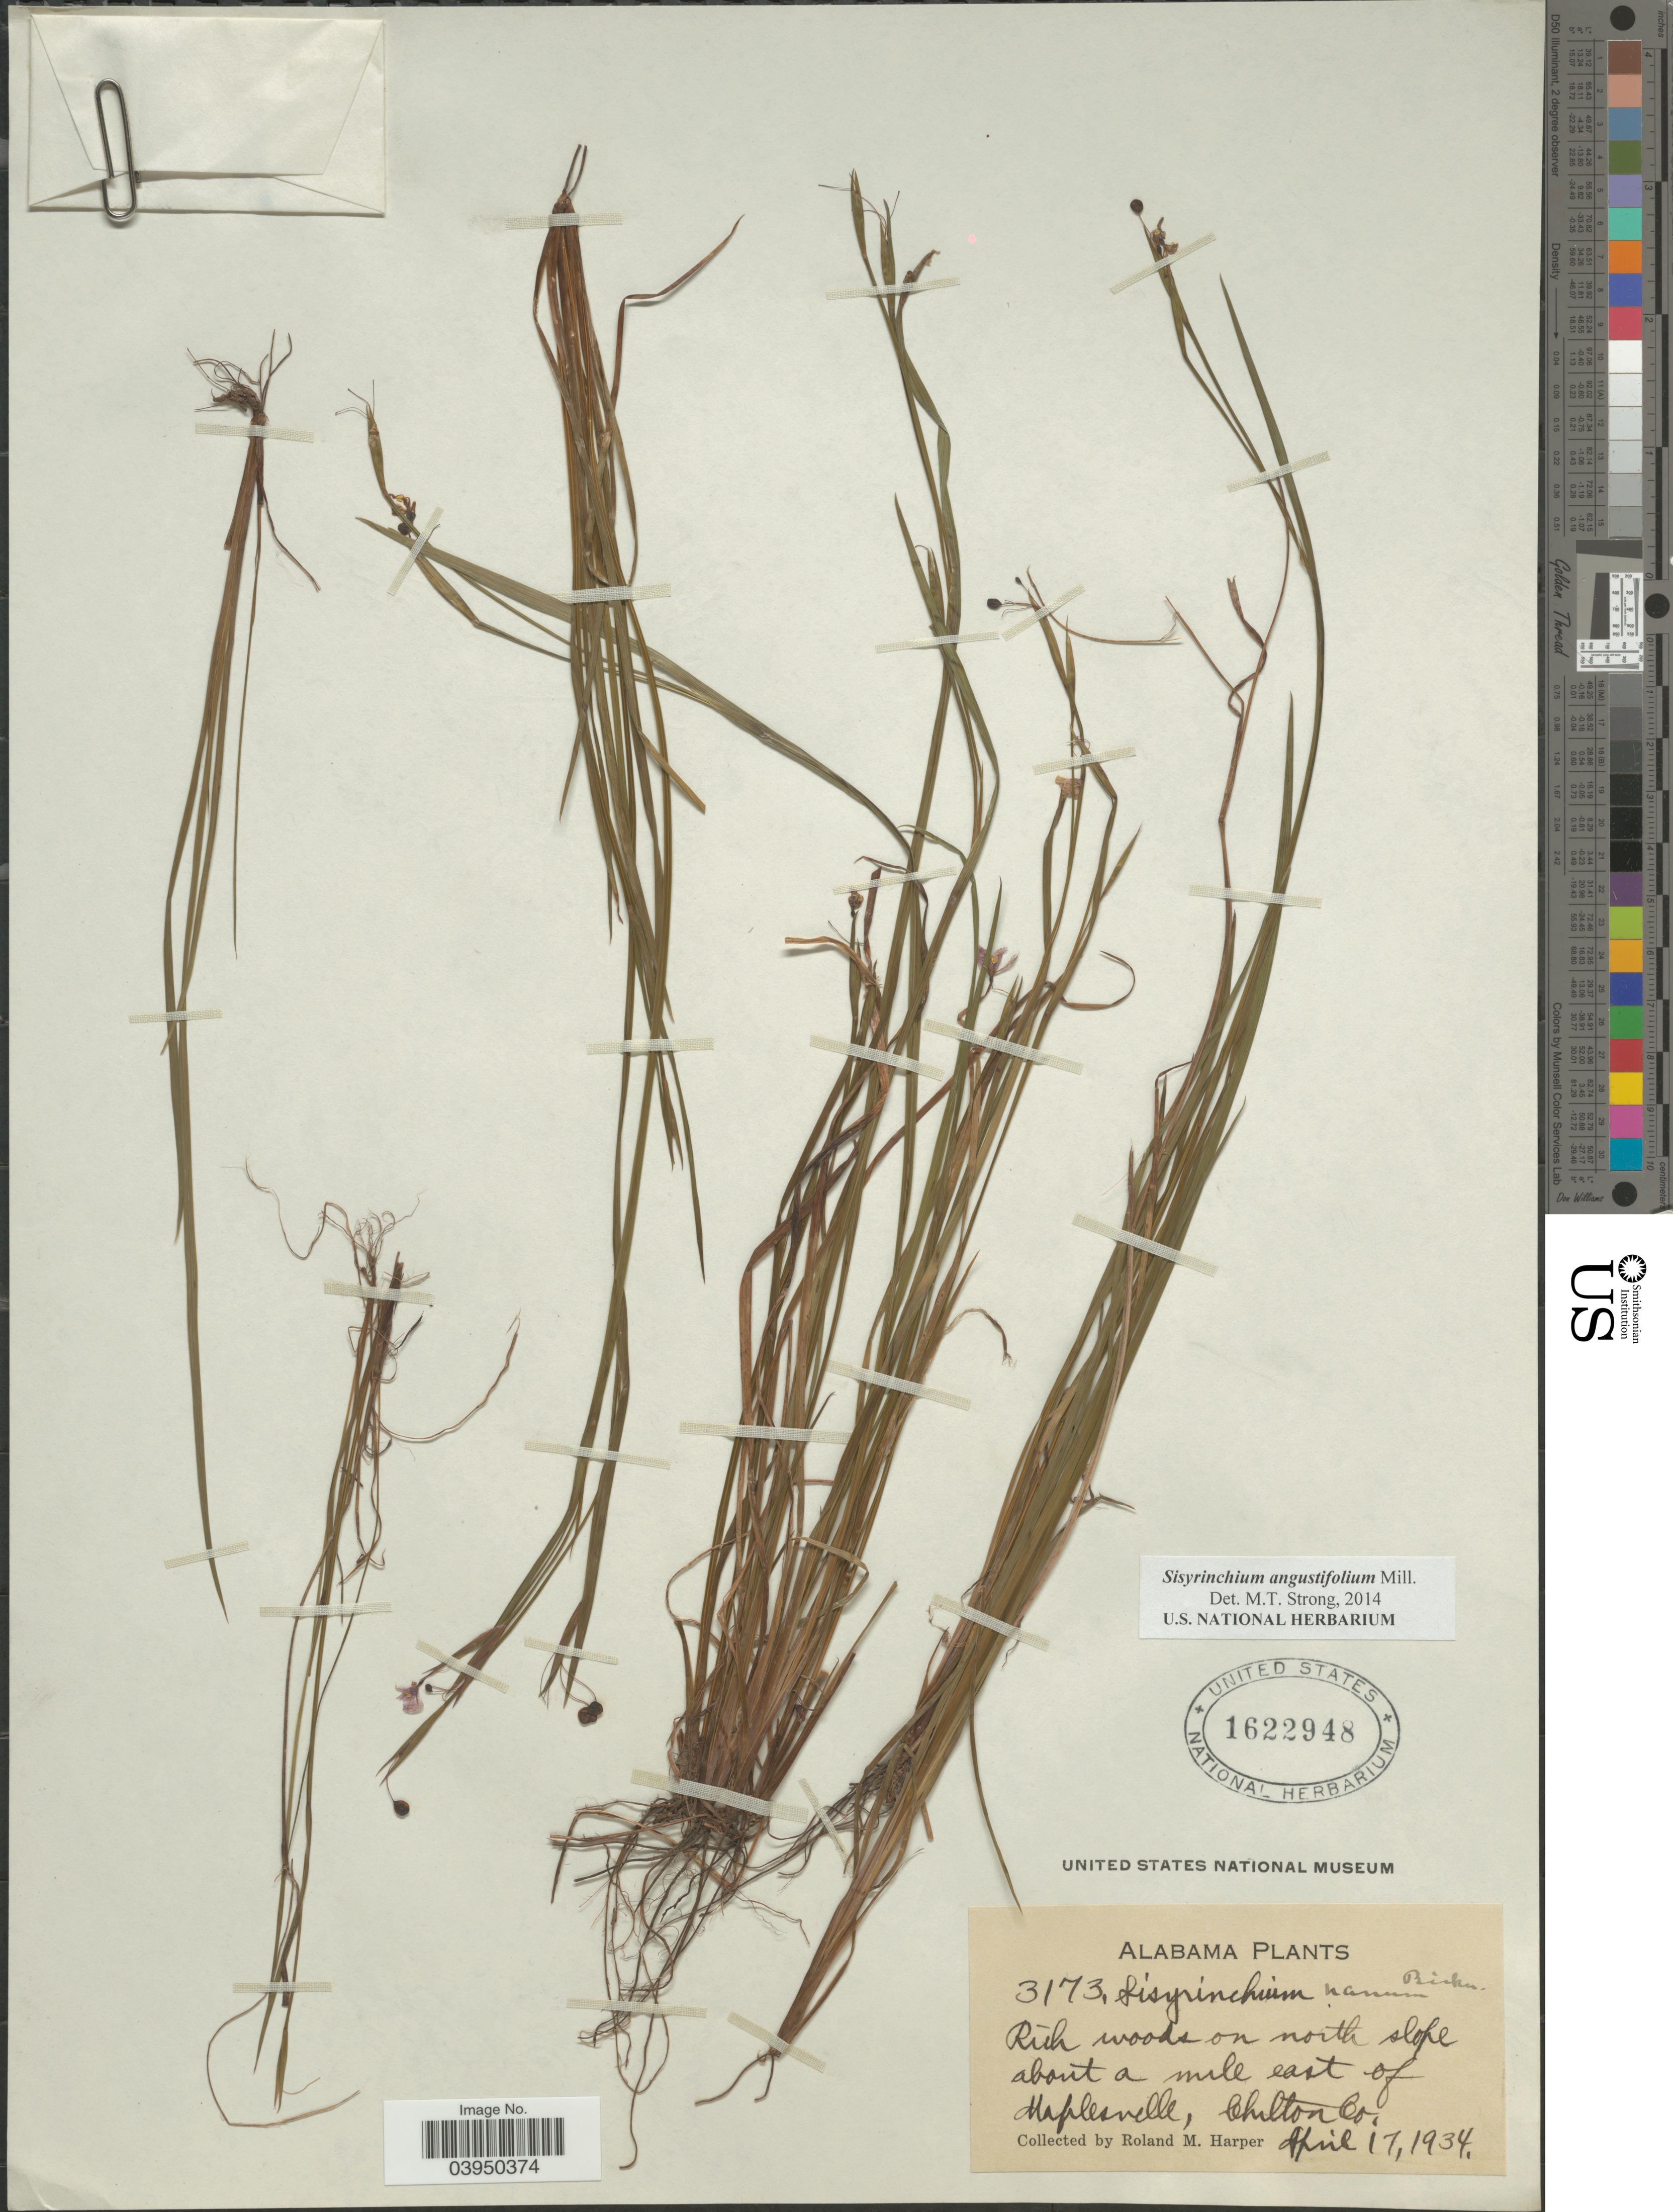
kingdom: Plantae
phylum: Tracheophyta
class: Liliopsida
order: Asparagales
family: Iridaceae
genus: Sisyrinchium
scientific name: Sisyrinchium angustifolium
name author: Mill.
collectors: R. M. Harper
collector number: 3173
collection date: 1934-04-17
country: United States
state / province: Alabama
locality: North slope about a mile east of Maplesville, Chilton Co.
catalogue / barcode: US 1622948